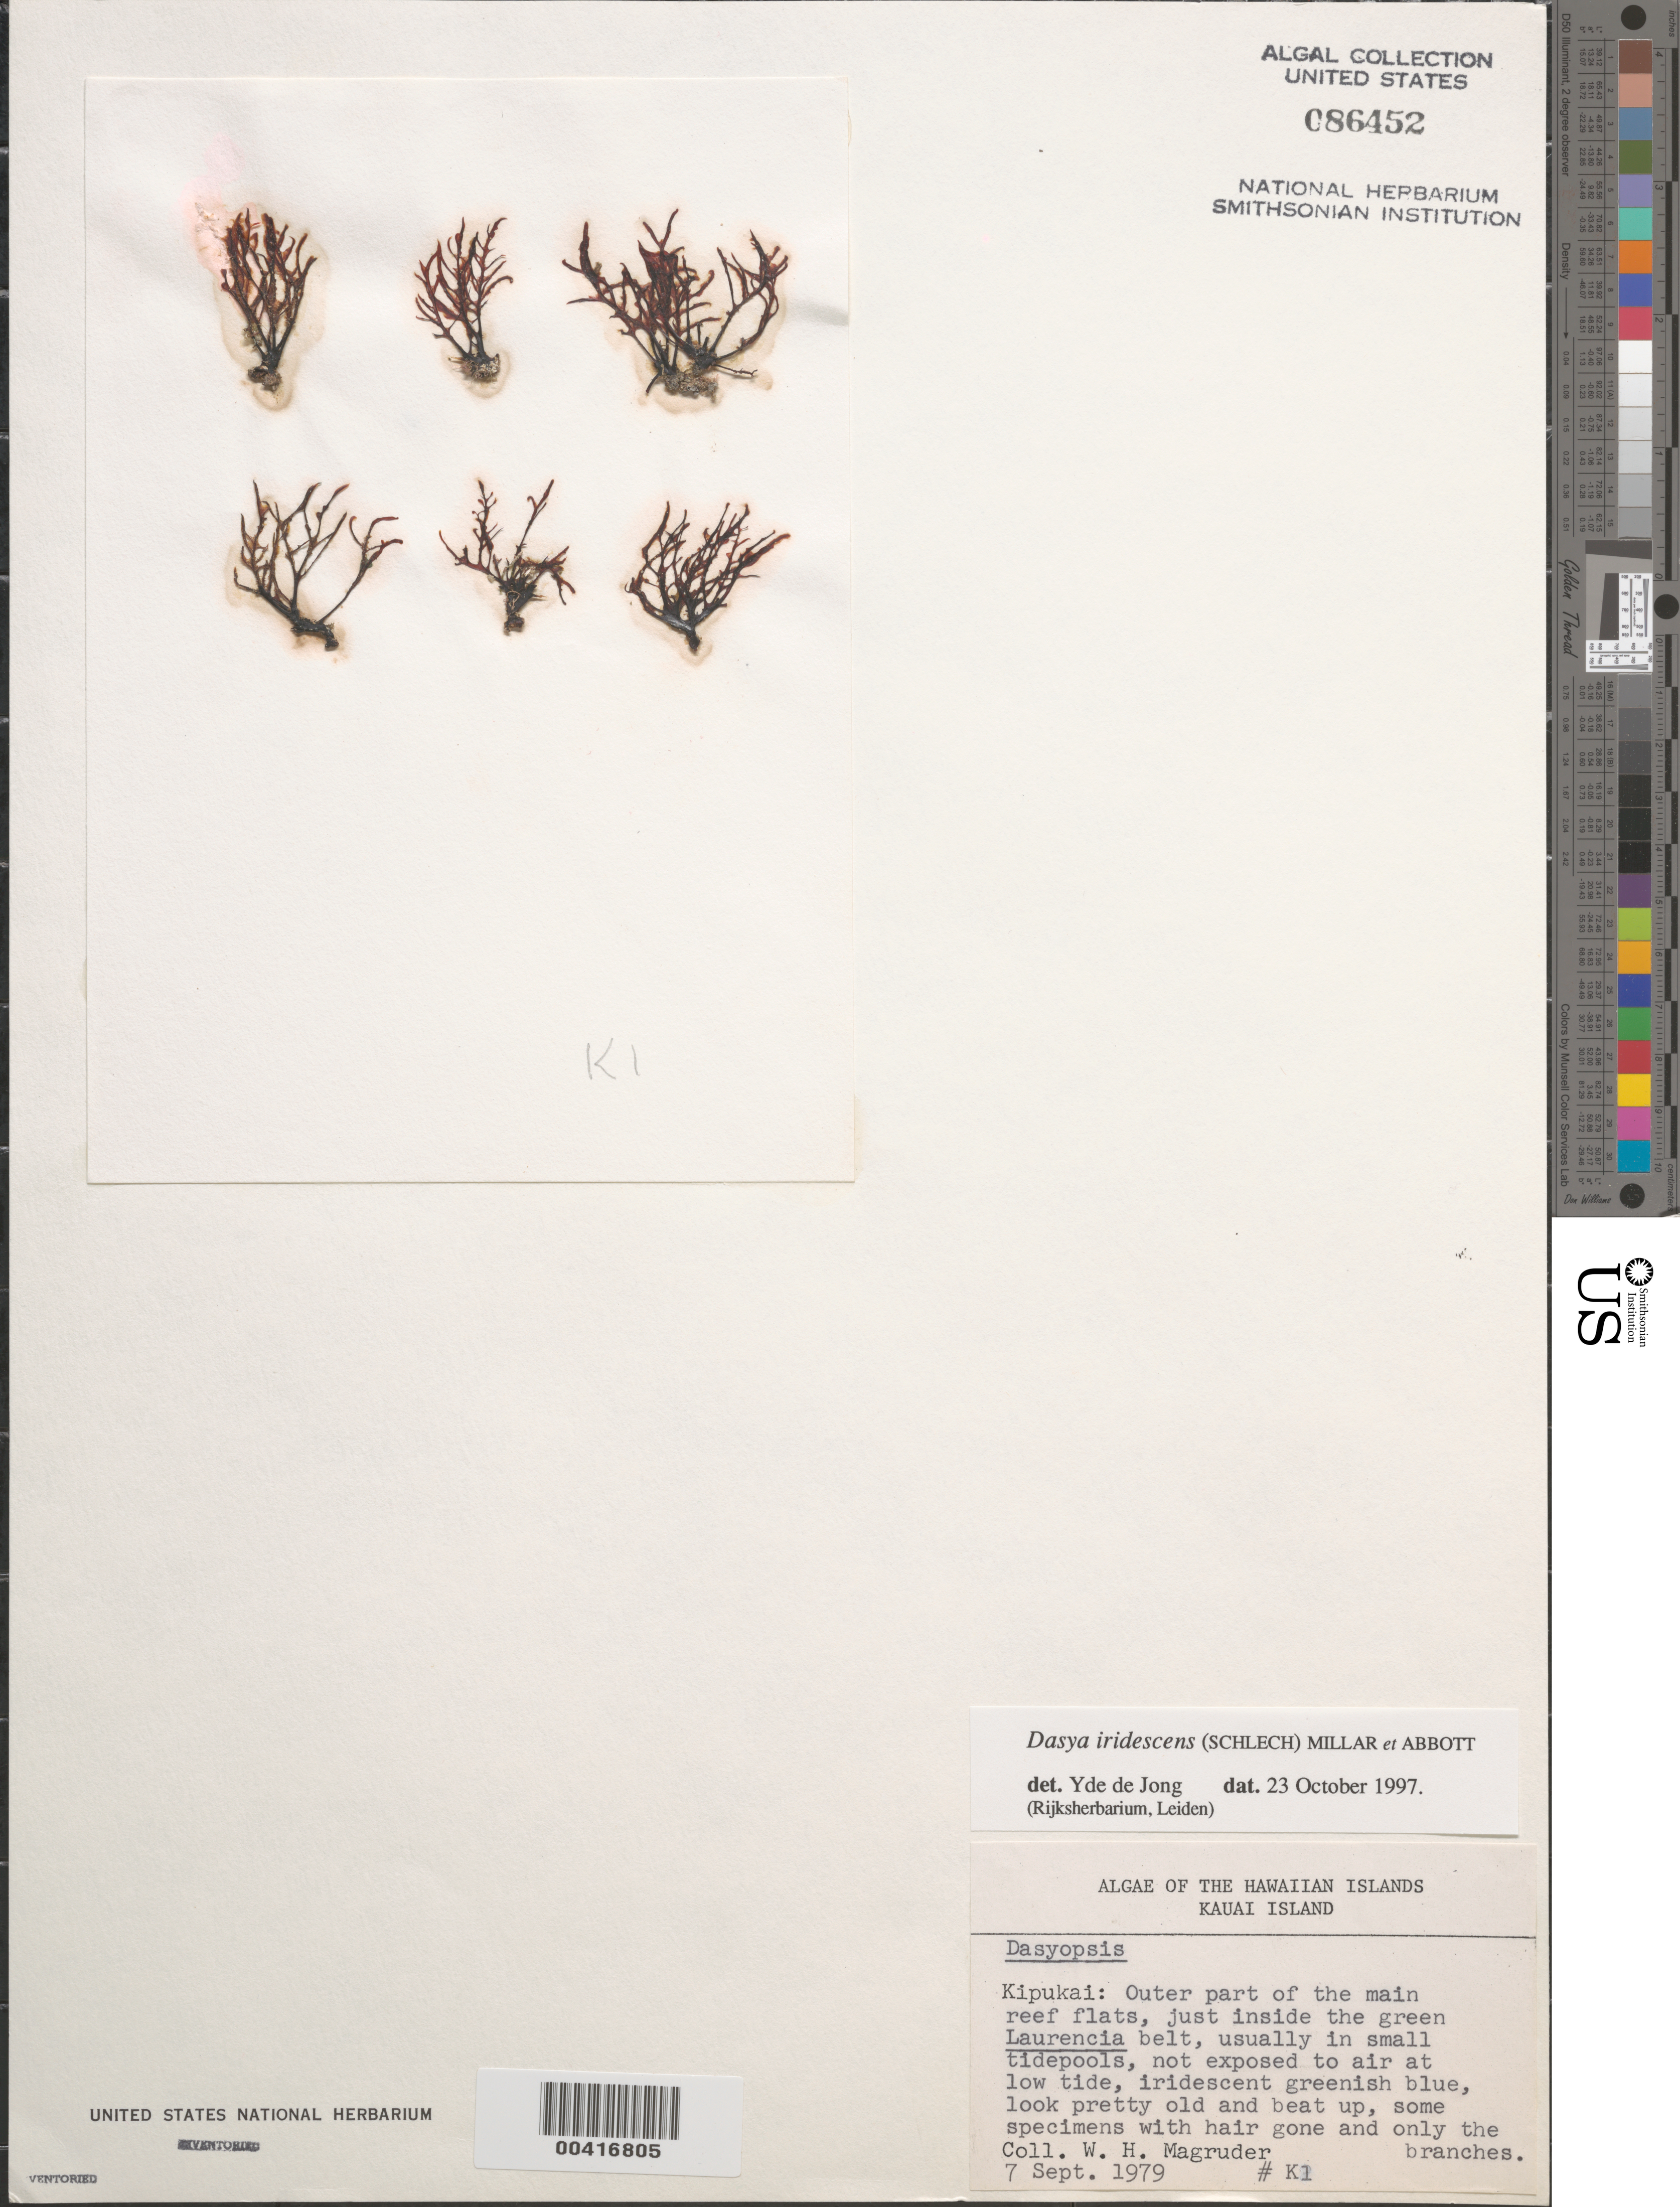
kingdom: Plantae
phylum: Rhodophyta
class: Florideophyceae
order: Ceramiales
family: Dasyaceae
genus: Dasya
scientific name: Dasya iridescens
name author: (Schlech) A.J.K. Millar & I.A. Abbott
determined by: de Jong, Yde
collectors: W. Magruder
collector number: K1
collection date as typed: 07 Sep 1979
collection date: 1979-09-07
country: United States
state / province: Hawaii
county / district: Kauai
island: Kaua'i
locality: Kipukai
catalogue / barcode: US 86452